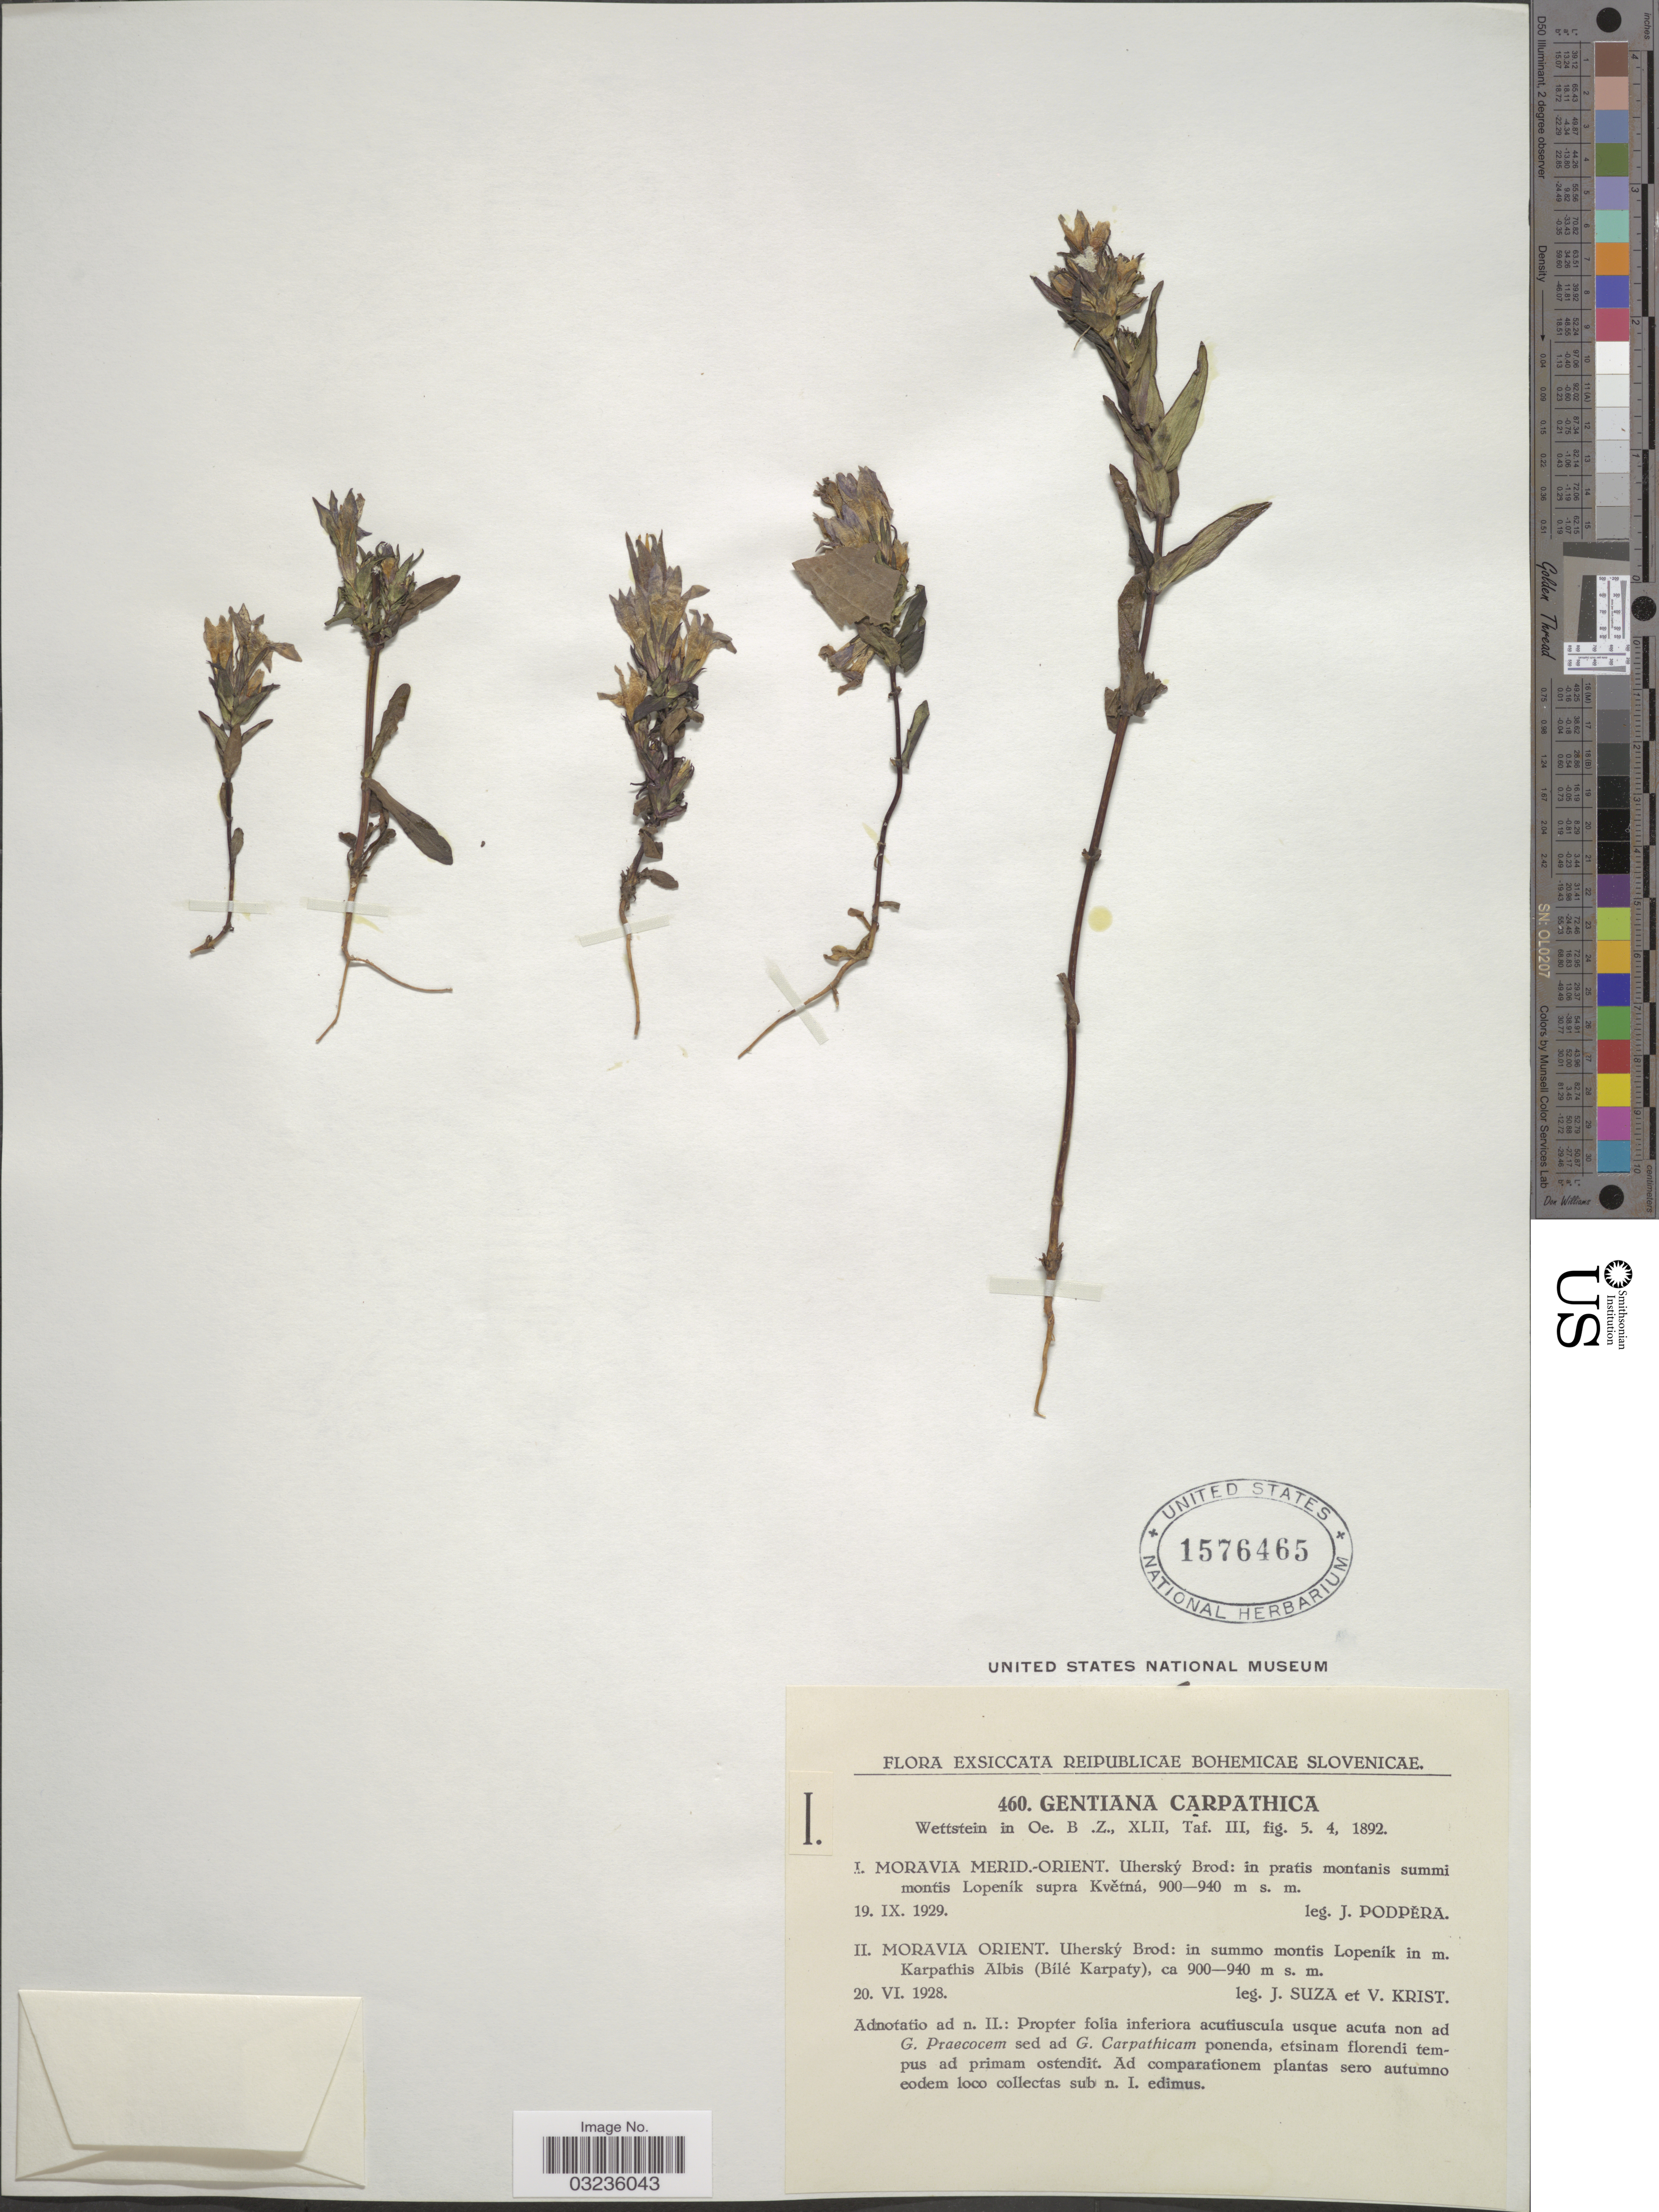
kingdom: Plantae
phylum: Tracheophyta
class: Magnoliopsida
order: Gentianales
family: Gentianaceae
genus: Gentiana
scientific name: Gentiana carpatica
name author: Wettst.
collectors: J. Podpera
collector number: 460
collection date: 1929-09-19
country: Czechia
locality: Moravia Merid.-Orient. Uherský Brod: in pratis montanis summi montis Lopeník supra Kvetná.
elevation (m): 900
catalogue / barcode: US 1576465